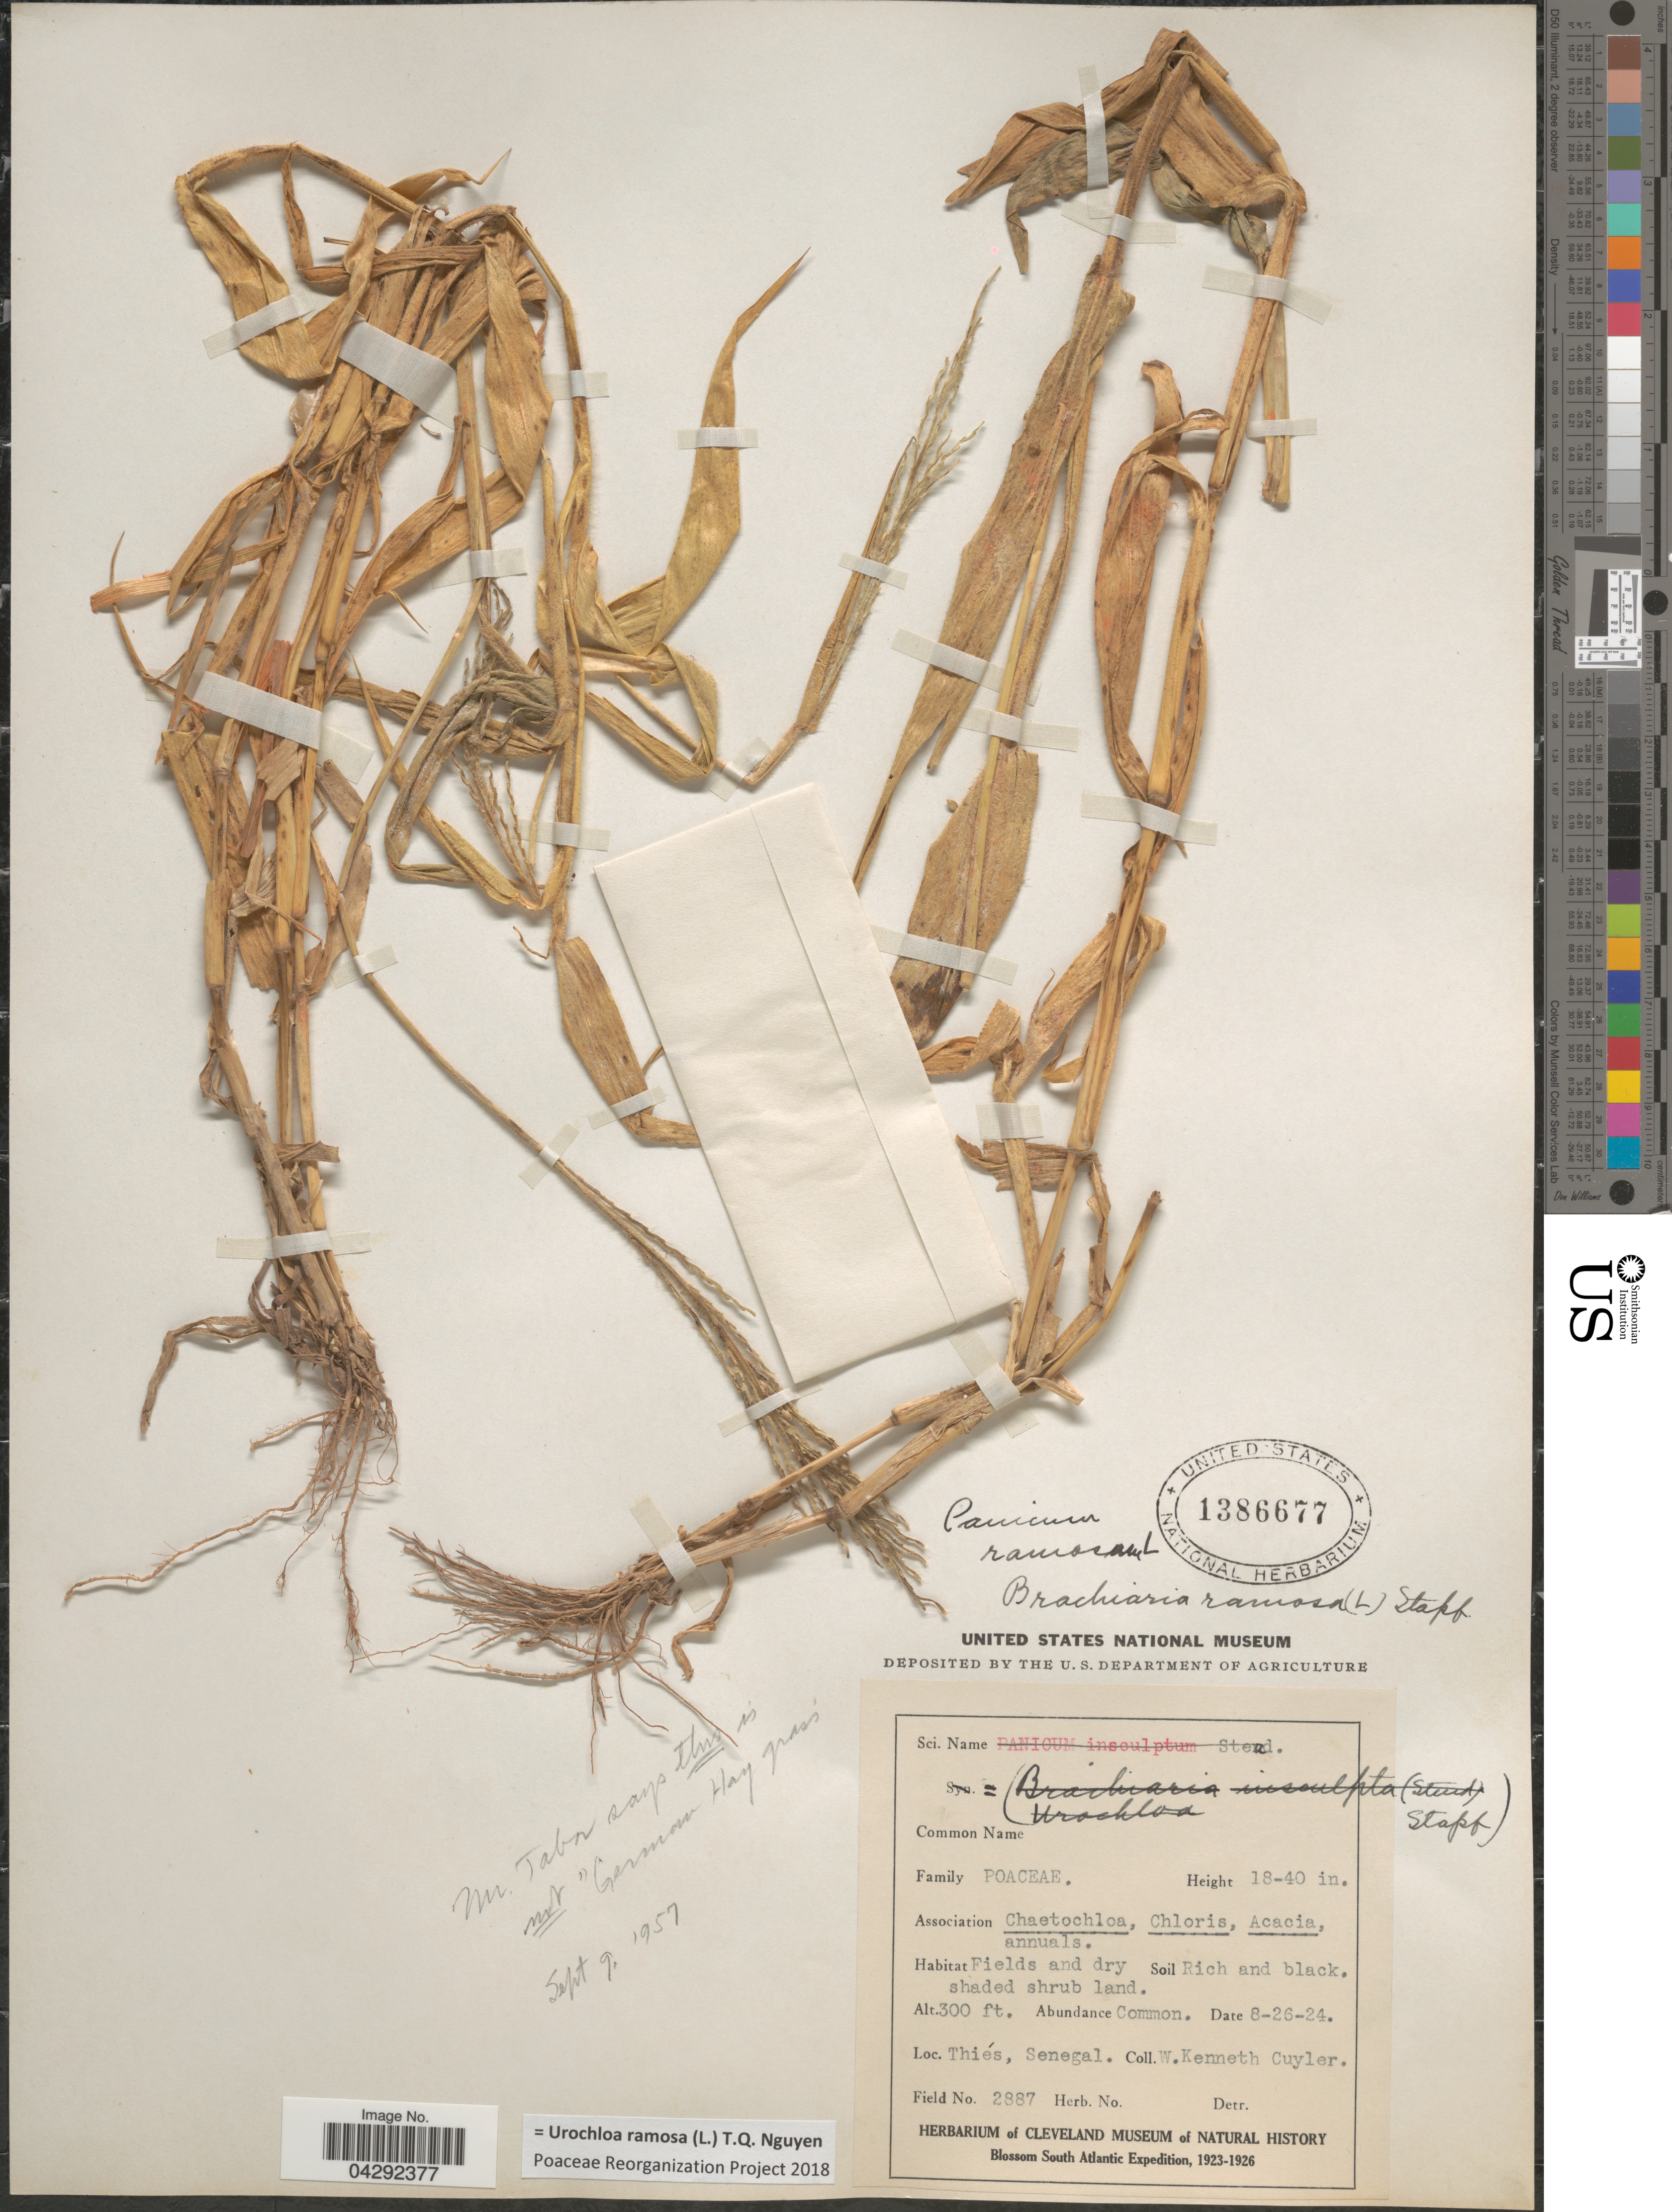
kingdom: Plantae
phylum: Tracheophyta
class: Liliopsida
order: Poales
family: Poaceae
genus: Urochloa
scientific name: Urochloa ramosa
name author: T.Q. Nguyen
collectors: W. Cuyler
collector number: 2887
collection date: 1924-08-26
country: Senegal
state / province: Thies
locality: Blossom South Atlantic Expedition, 1923-1926.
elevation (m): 91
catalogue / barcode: US 1386677